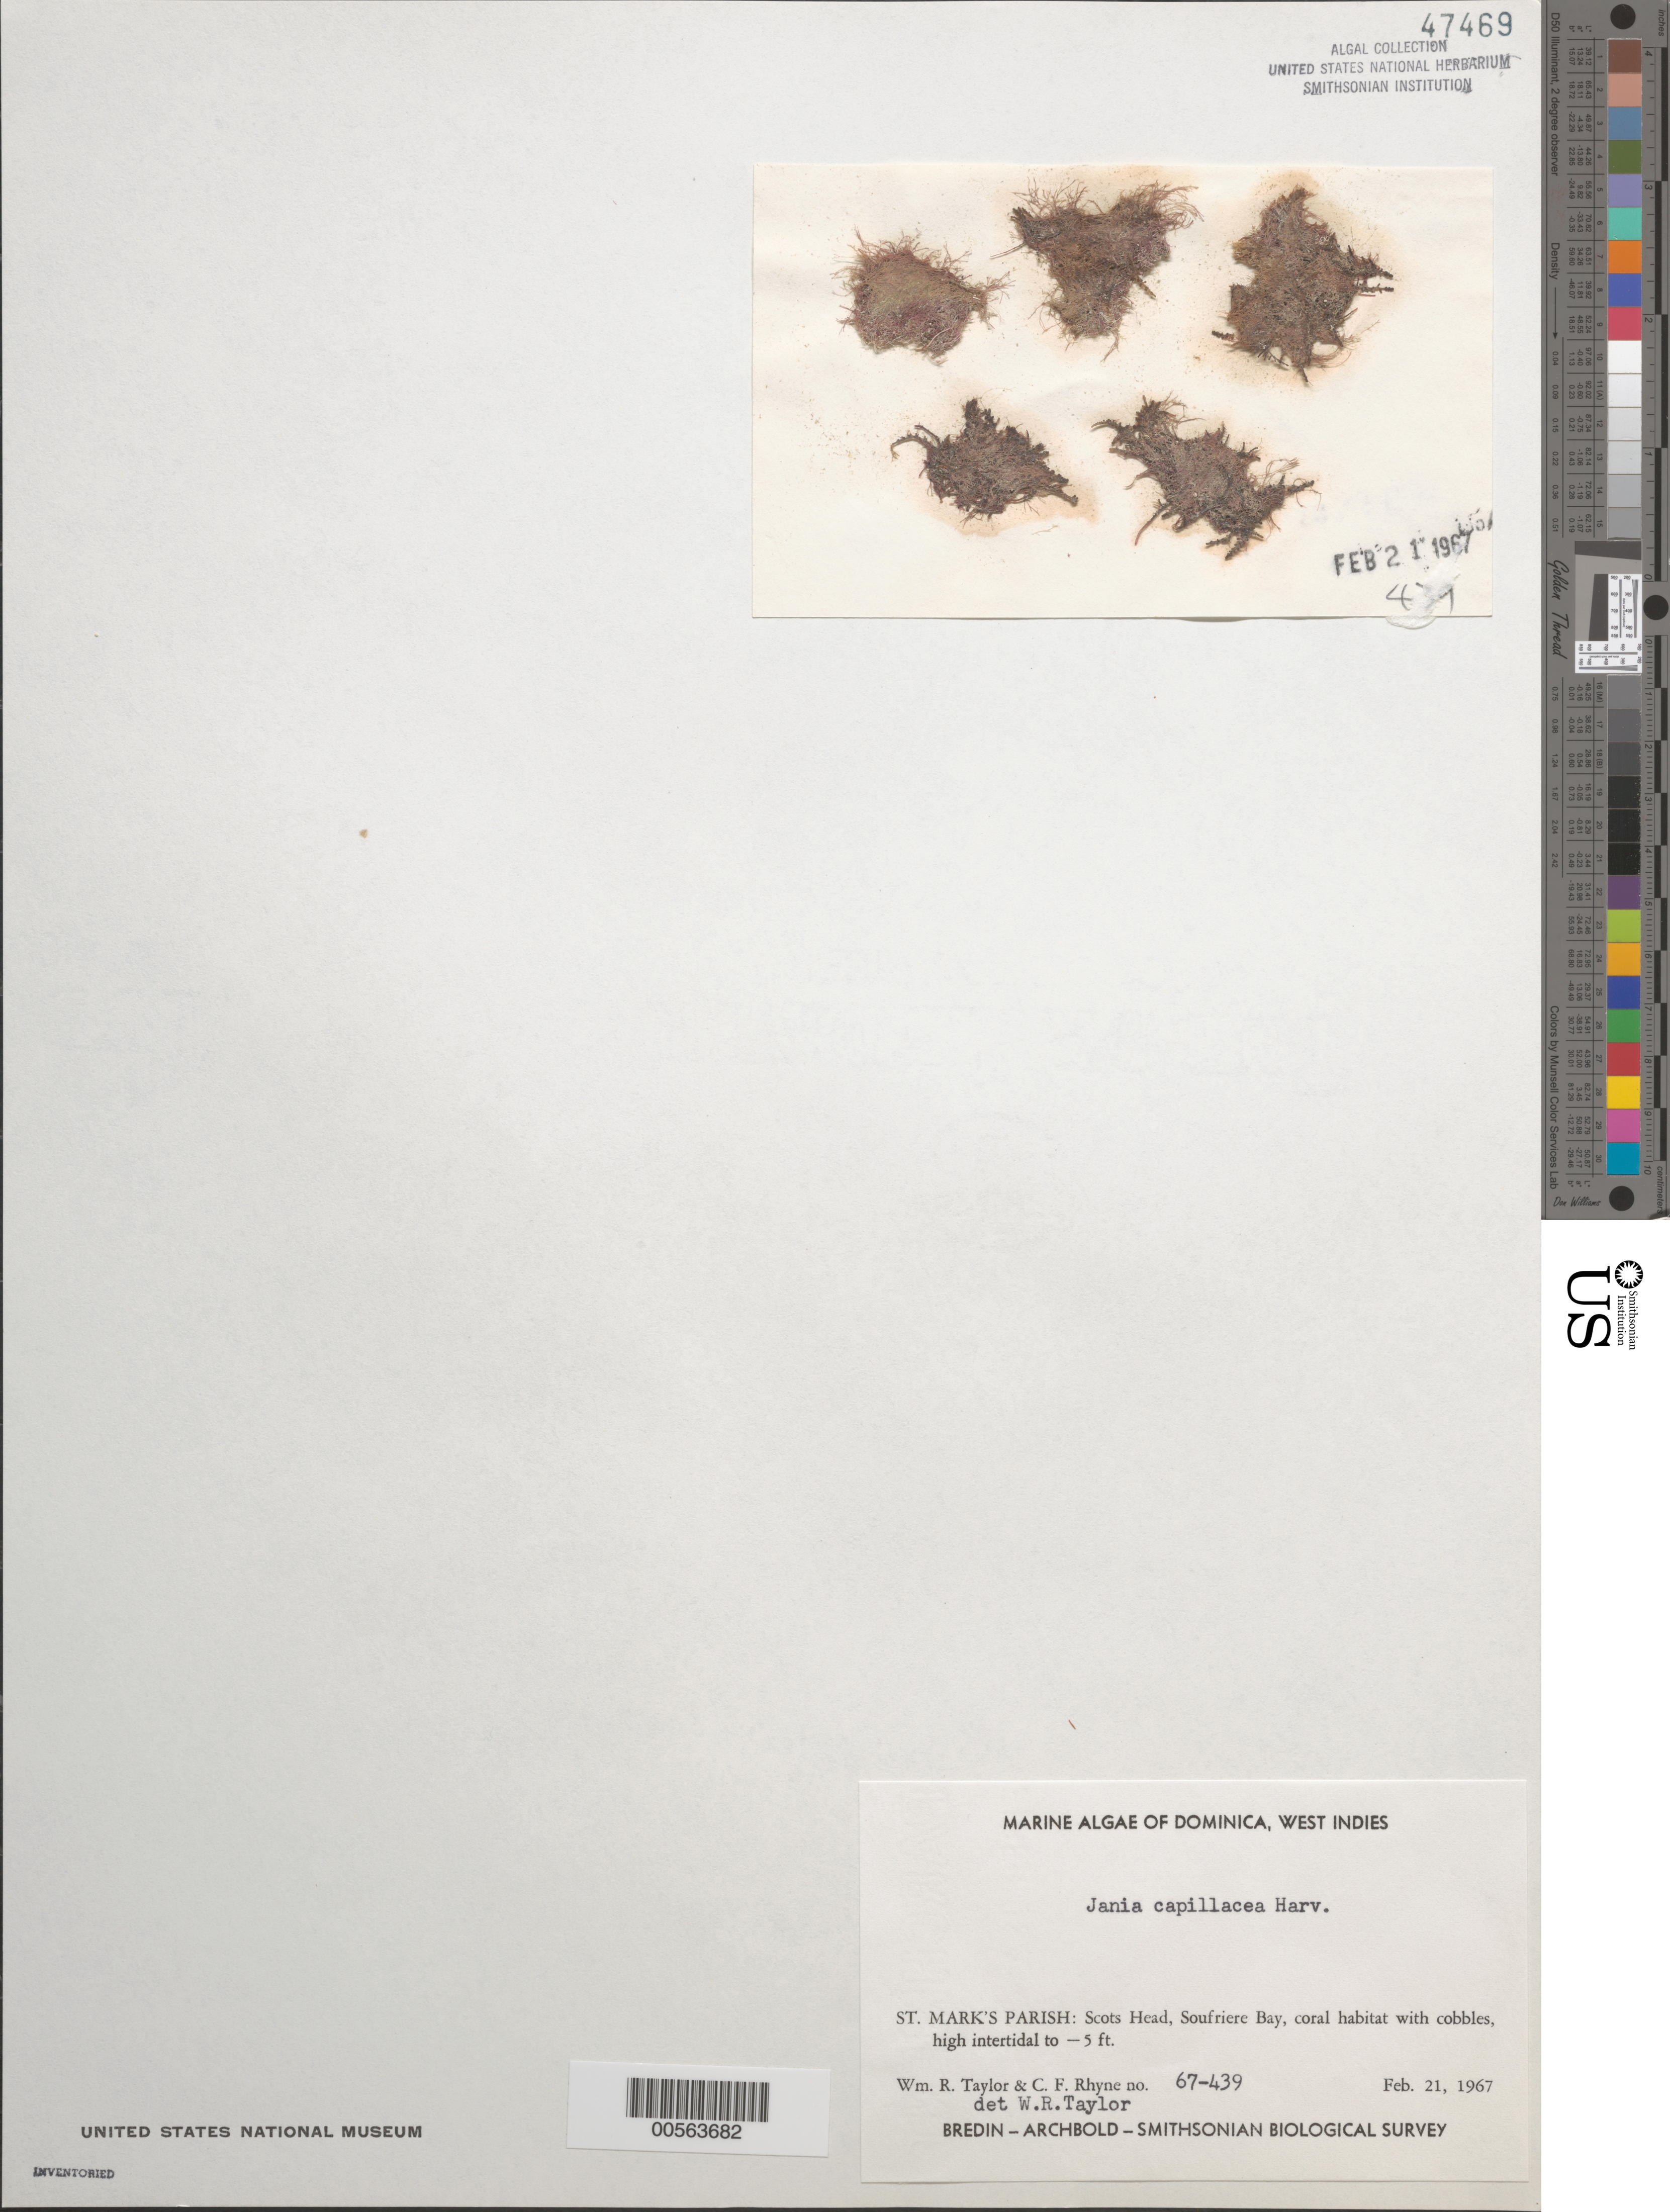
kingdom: Plantae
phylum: Rhodophyta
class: Florideophyceae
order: Corallinales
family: Corallinaceae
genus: Jania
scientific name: Jania capillacea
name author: Harv.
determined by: Taylor, William R.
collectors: W. R. Taylor & C. Rhyne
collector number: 67-439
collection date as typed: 21 Feb 1967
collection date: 1967-02-21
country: Dominica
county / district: St. Mark's Parish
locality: Scots Head, Soufriere Bay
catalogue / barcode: US 47469